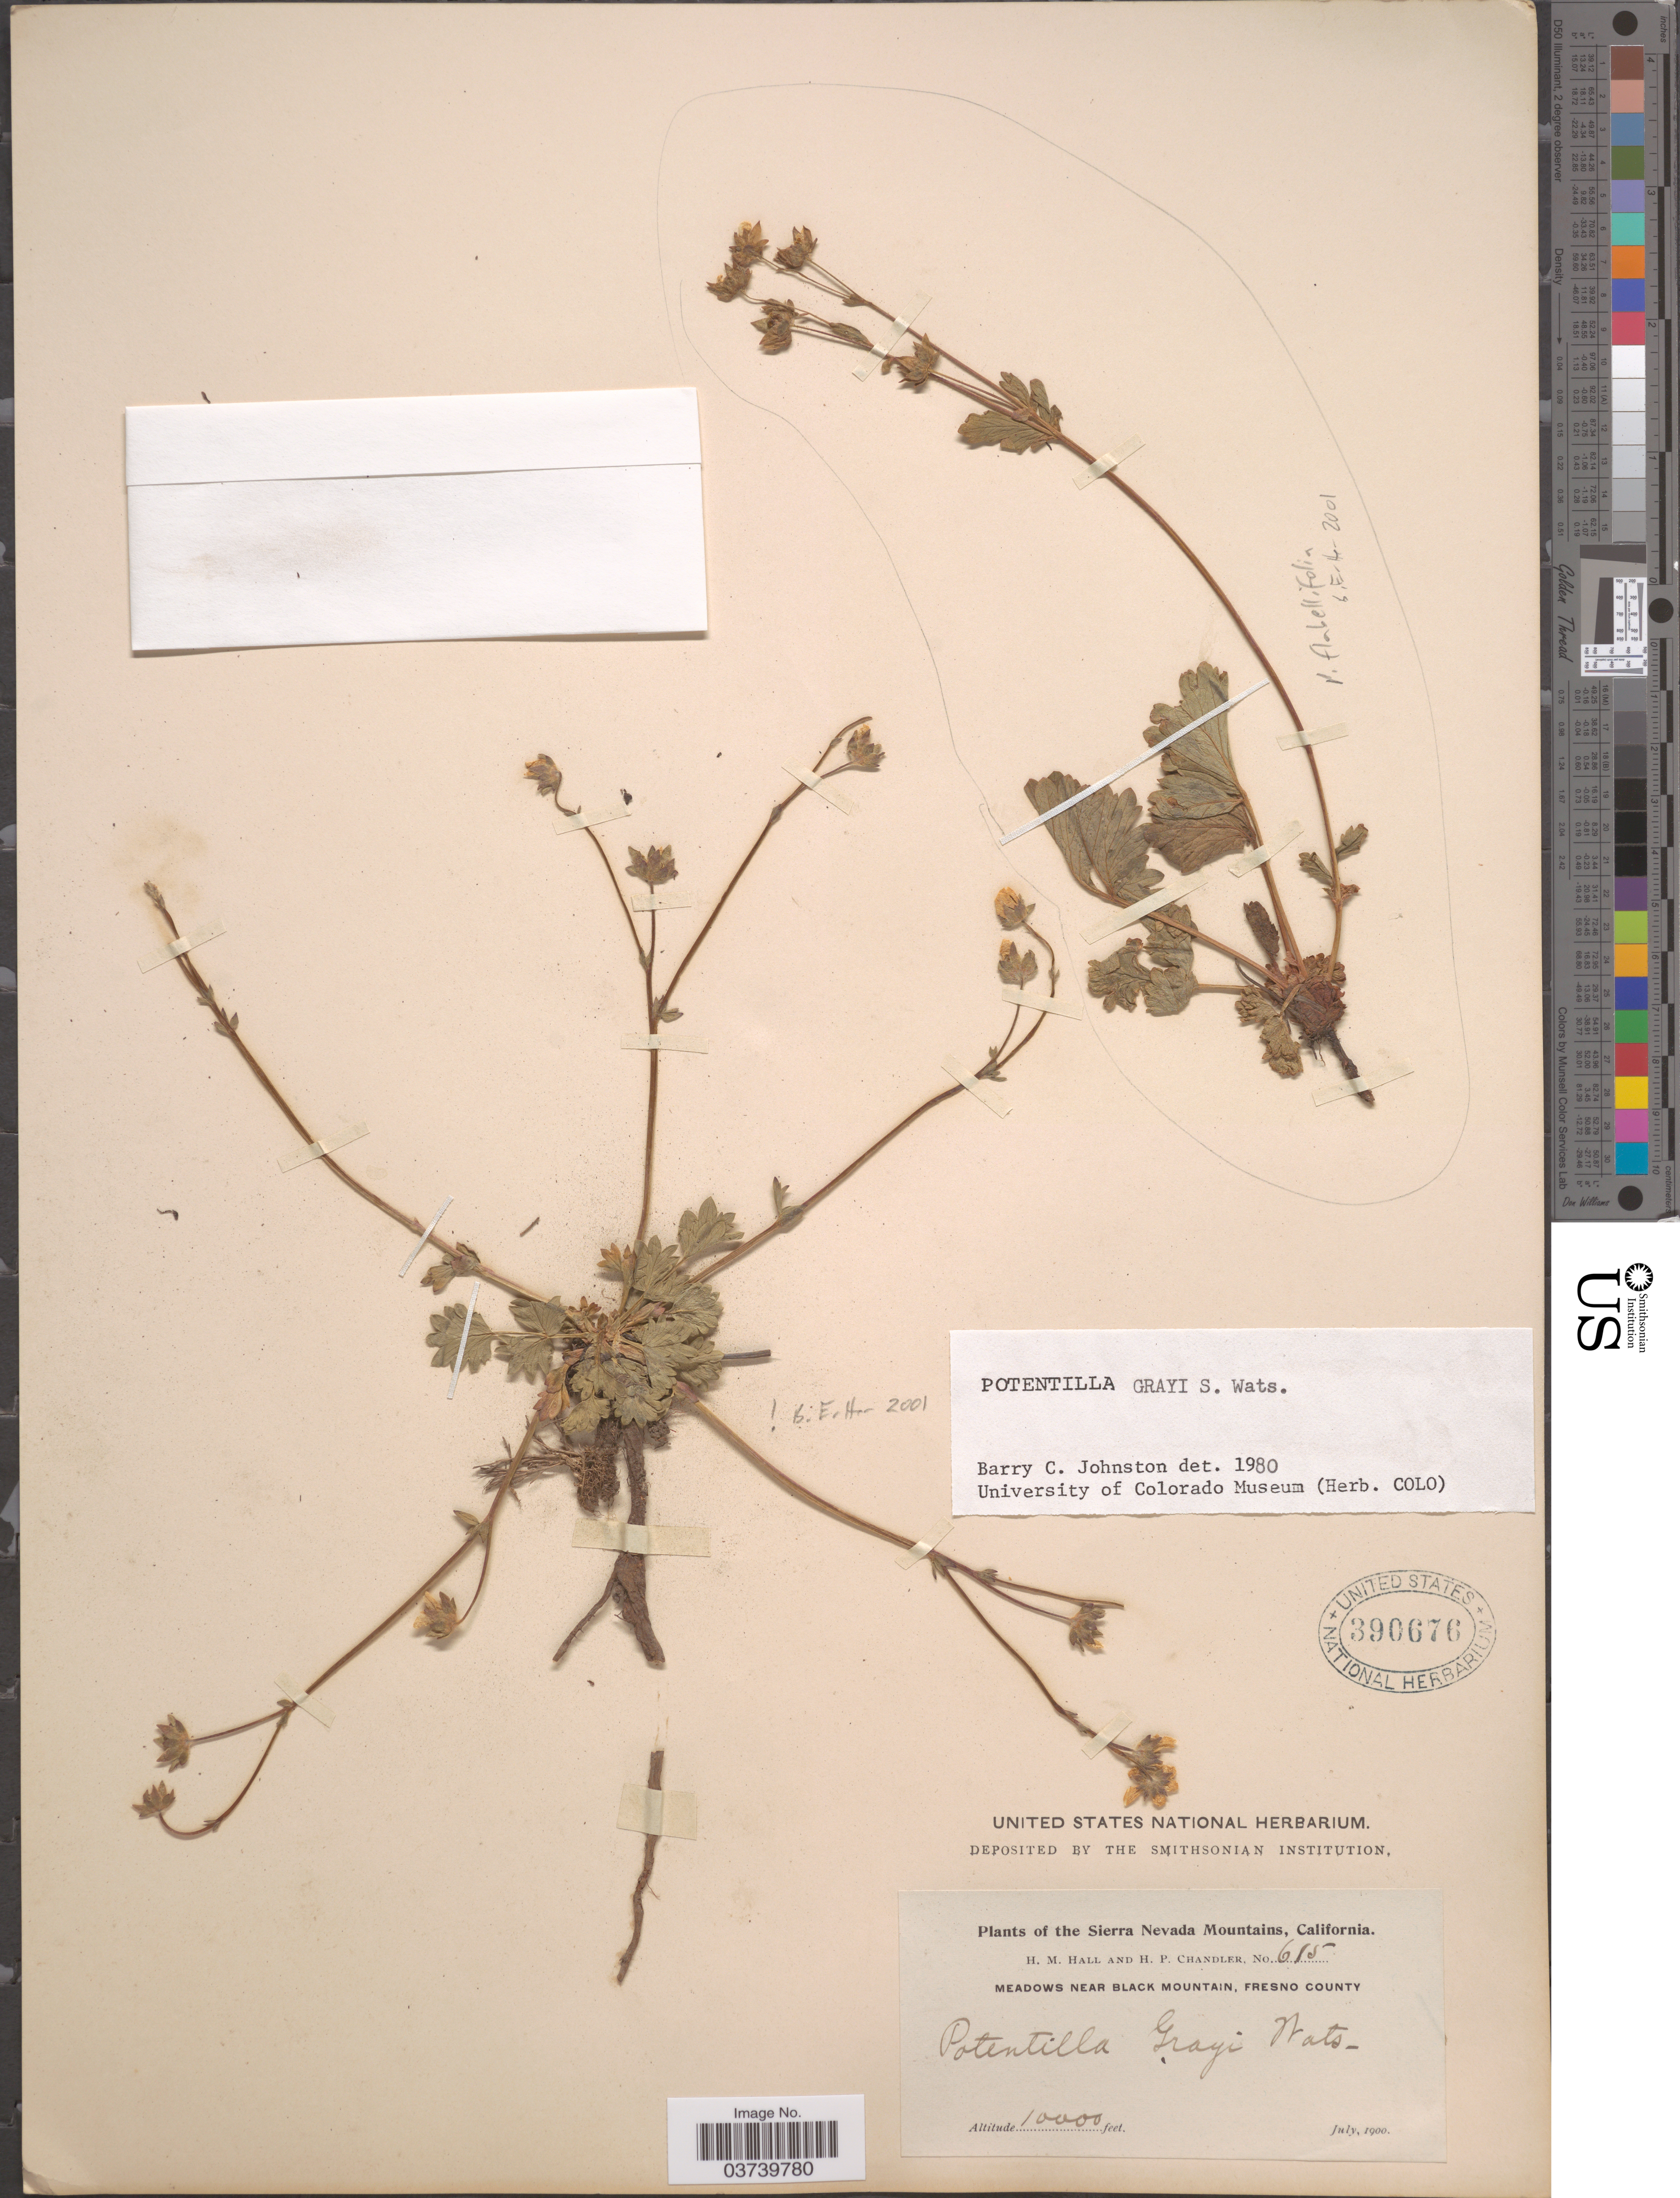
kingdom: Plantae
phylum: Tracheophyta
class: Magnoliopsida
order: Rosales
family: Rosaceae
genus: Potentilla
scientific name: Potentilla grayi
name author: S. Watson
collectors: H. M. Hall & H. Chandler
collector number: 615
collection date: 1900-07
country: United States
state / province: California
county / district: Fresno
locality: The Sierra Nevada Mountains. Meadows near Black Mountain, Fresno County.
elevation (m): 3048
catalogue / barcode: US 390676